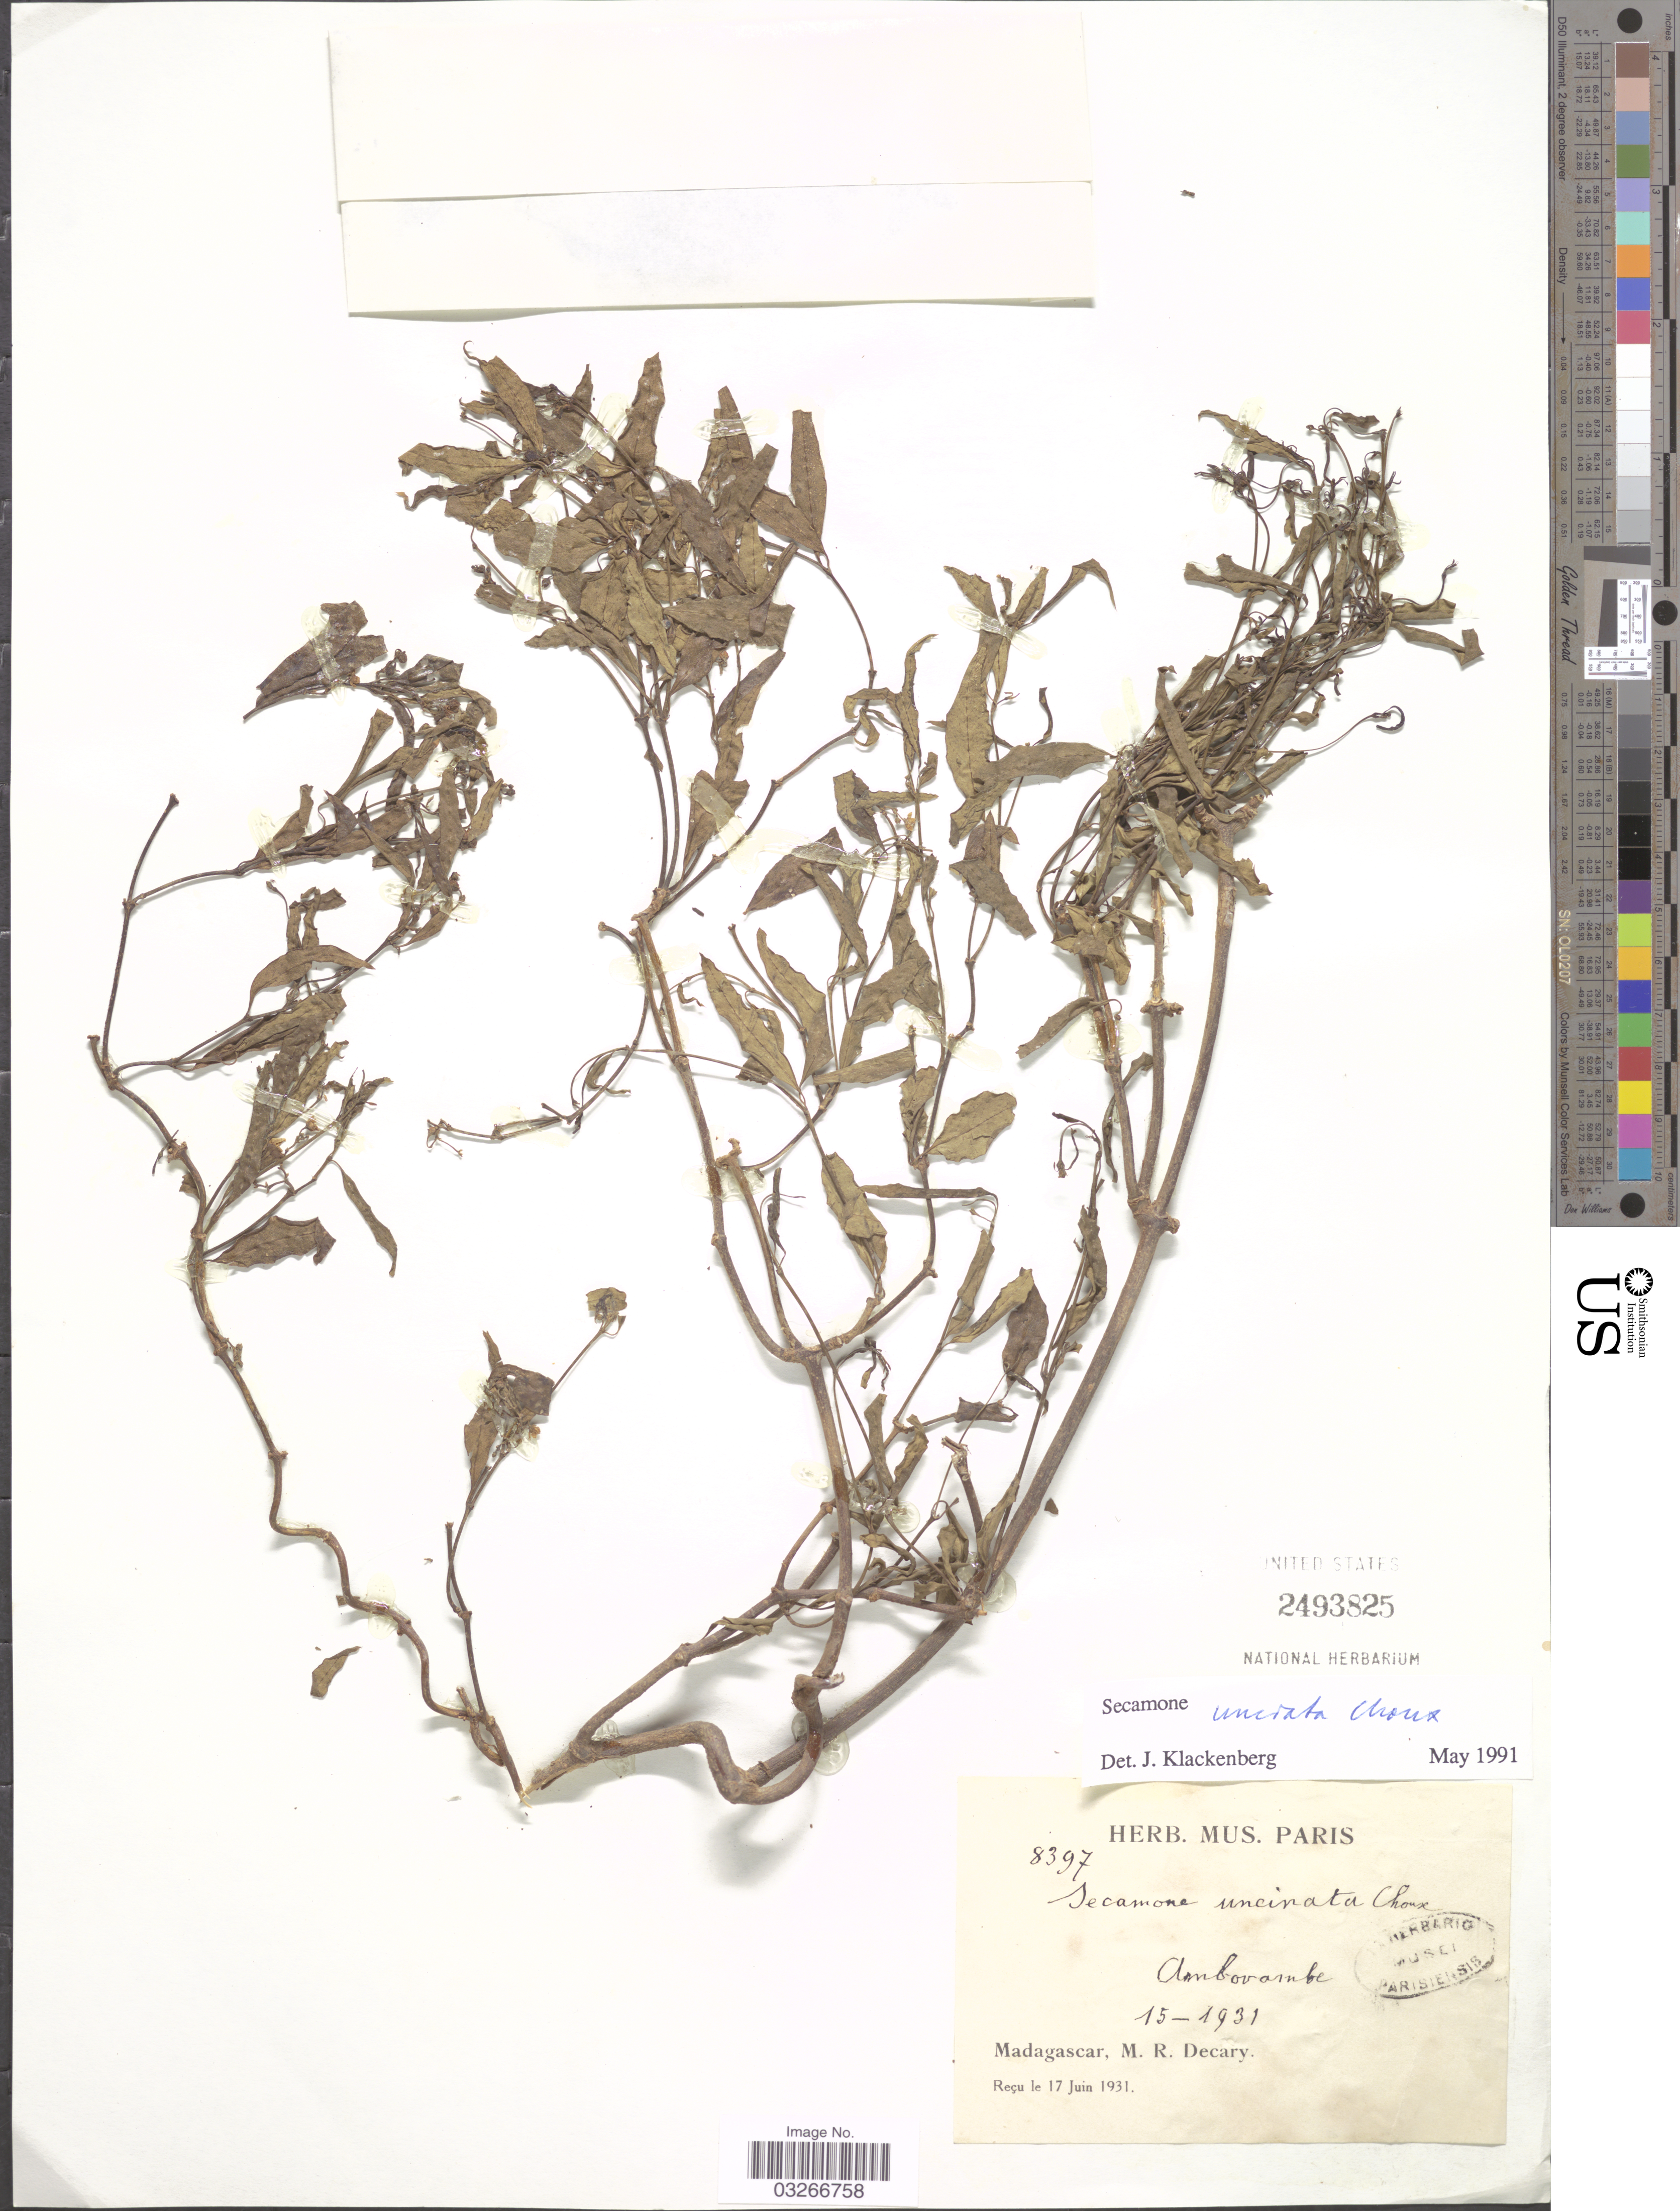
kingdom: Plantae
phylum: Tracheophyta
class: Magnoliopsida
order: Gentianales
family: Apocynaceae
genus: Secamone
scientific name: Secamone uncinata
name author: Choux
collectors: R. Decary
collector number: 8397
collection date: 1931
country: Madagascar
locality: Ambovombe.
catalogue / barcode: US 2493825